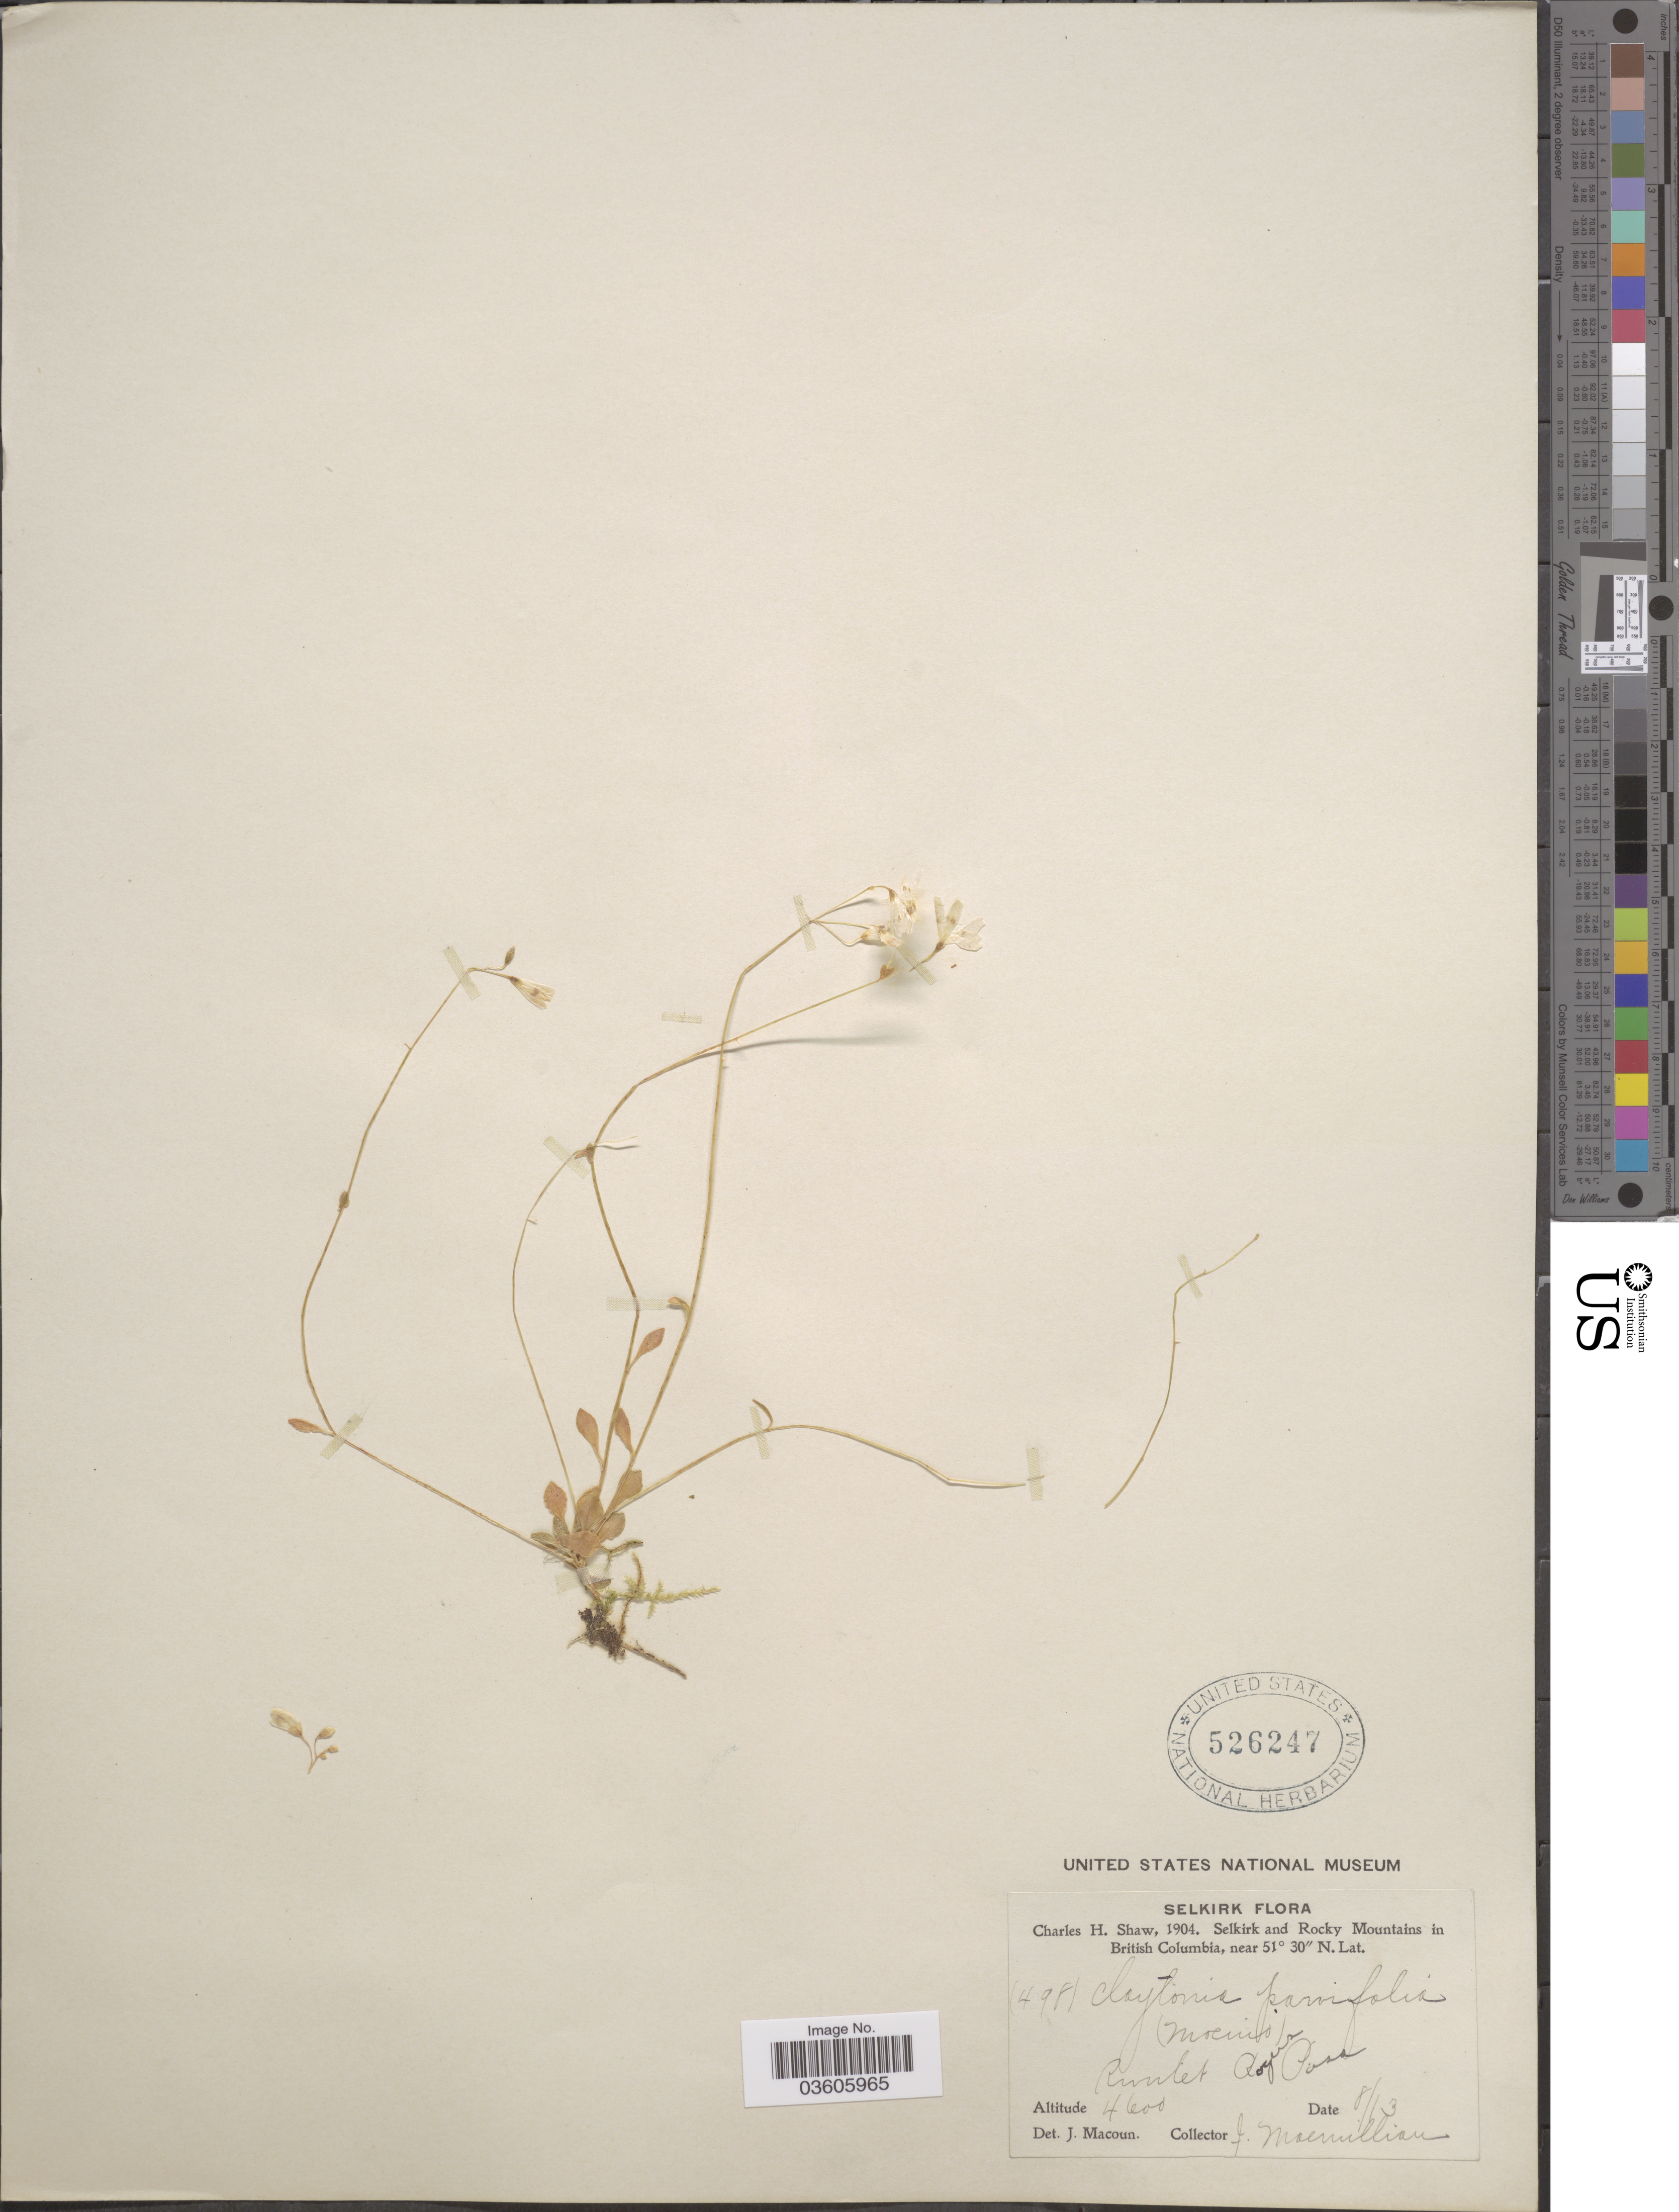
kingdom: Plantae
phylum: Tracheophyta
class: Magnoliopsida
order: Caryophyllales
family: Montiaceae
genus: Montia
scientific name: Montia parvifolia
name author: (Moc. ex DC.) Greene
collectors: C. Shaw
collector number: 498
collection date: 1904-08-13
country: Canada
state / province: British Columbia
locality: Selkirk and Rocky Mountains. Rivulet Rogers Pass.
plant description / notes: Precise locality edit: Corrected "Rumlet Rogers Pass" to "Rivulet Rogers Pass."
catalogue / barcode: US 526247